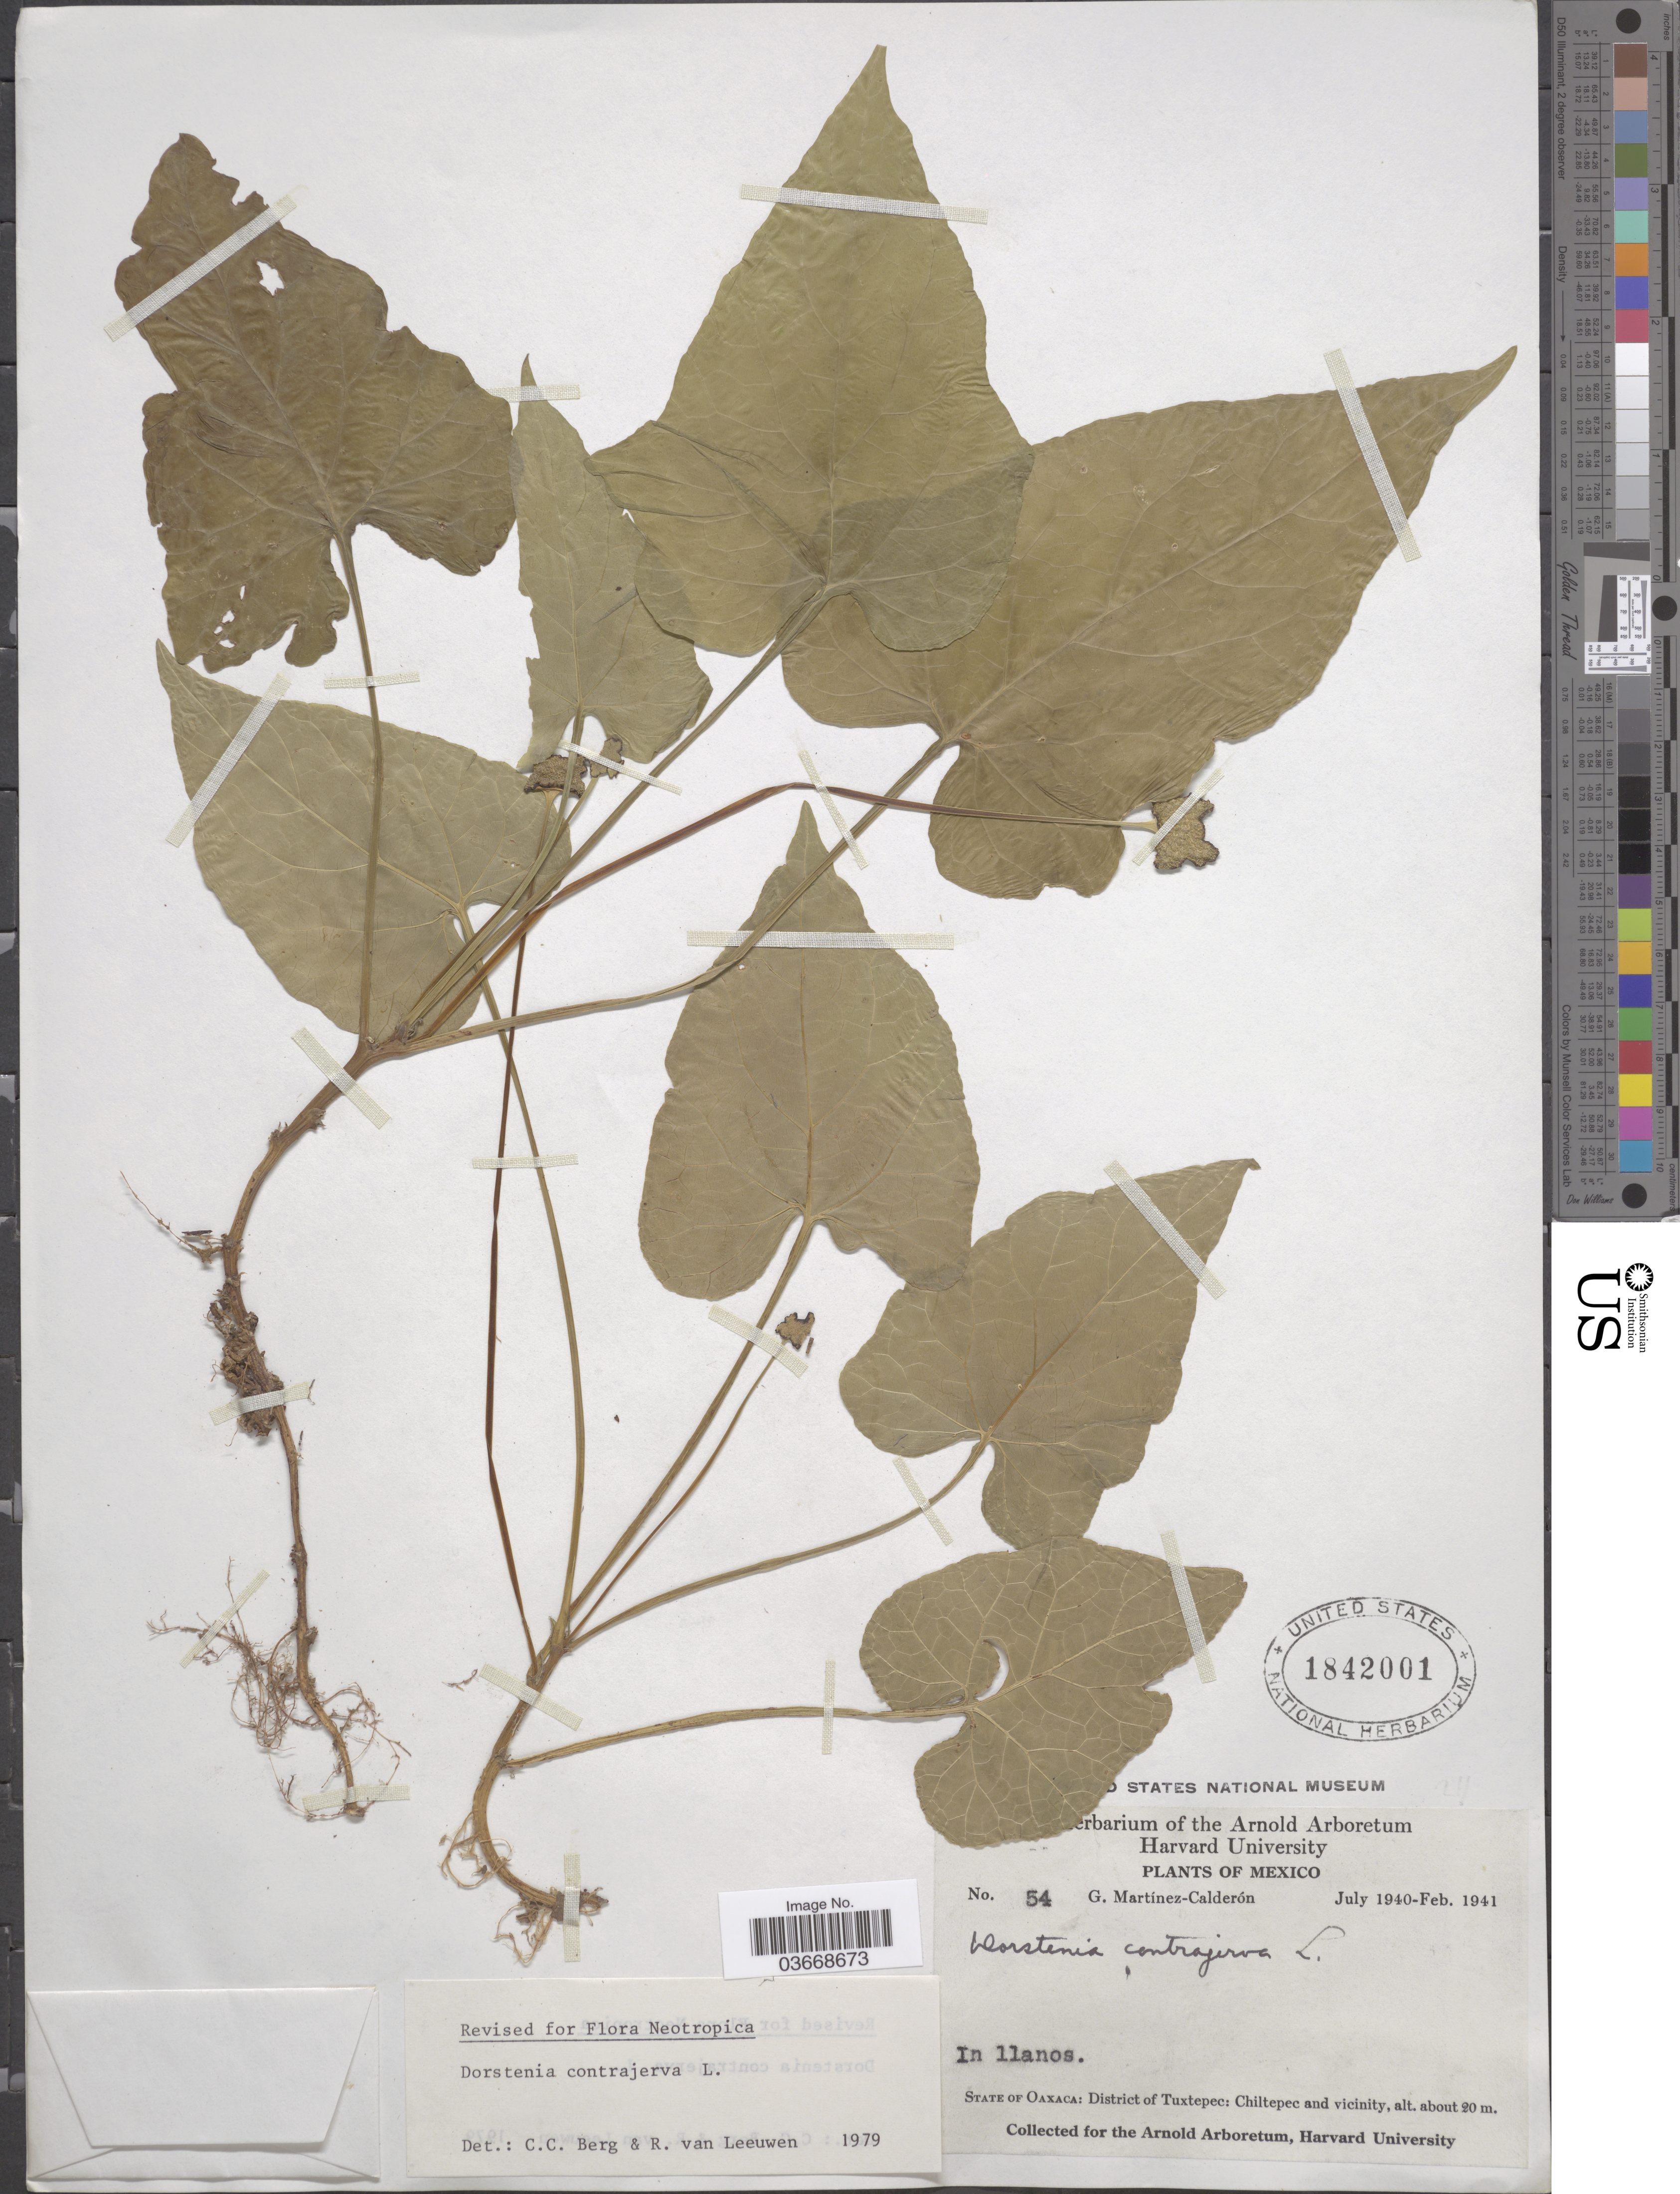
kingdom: Plantae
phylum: Tracheophyta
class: Magnoliopsida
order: Rosales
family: Moraceae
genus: Dorstenia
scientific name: Dorstenia contrajerva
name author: L.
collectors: G. Martínez Calderón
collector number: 54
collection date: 1940-07/1941-02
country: Mexico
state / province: Oaxaca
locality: In llanos. District of Tuxtepec: Chilltepec and vicinity.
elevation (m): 20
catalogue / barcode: US 1842001